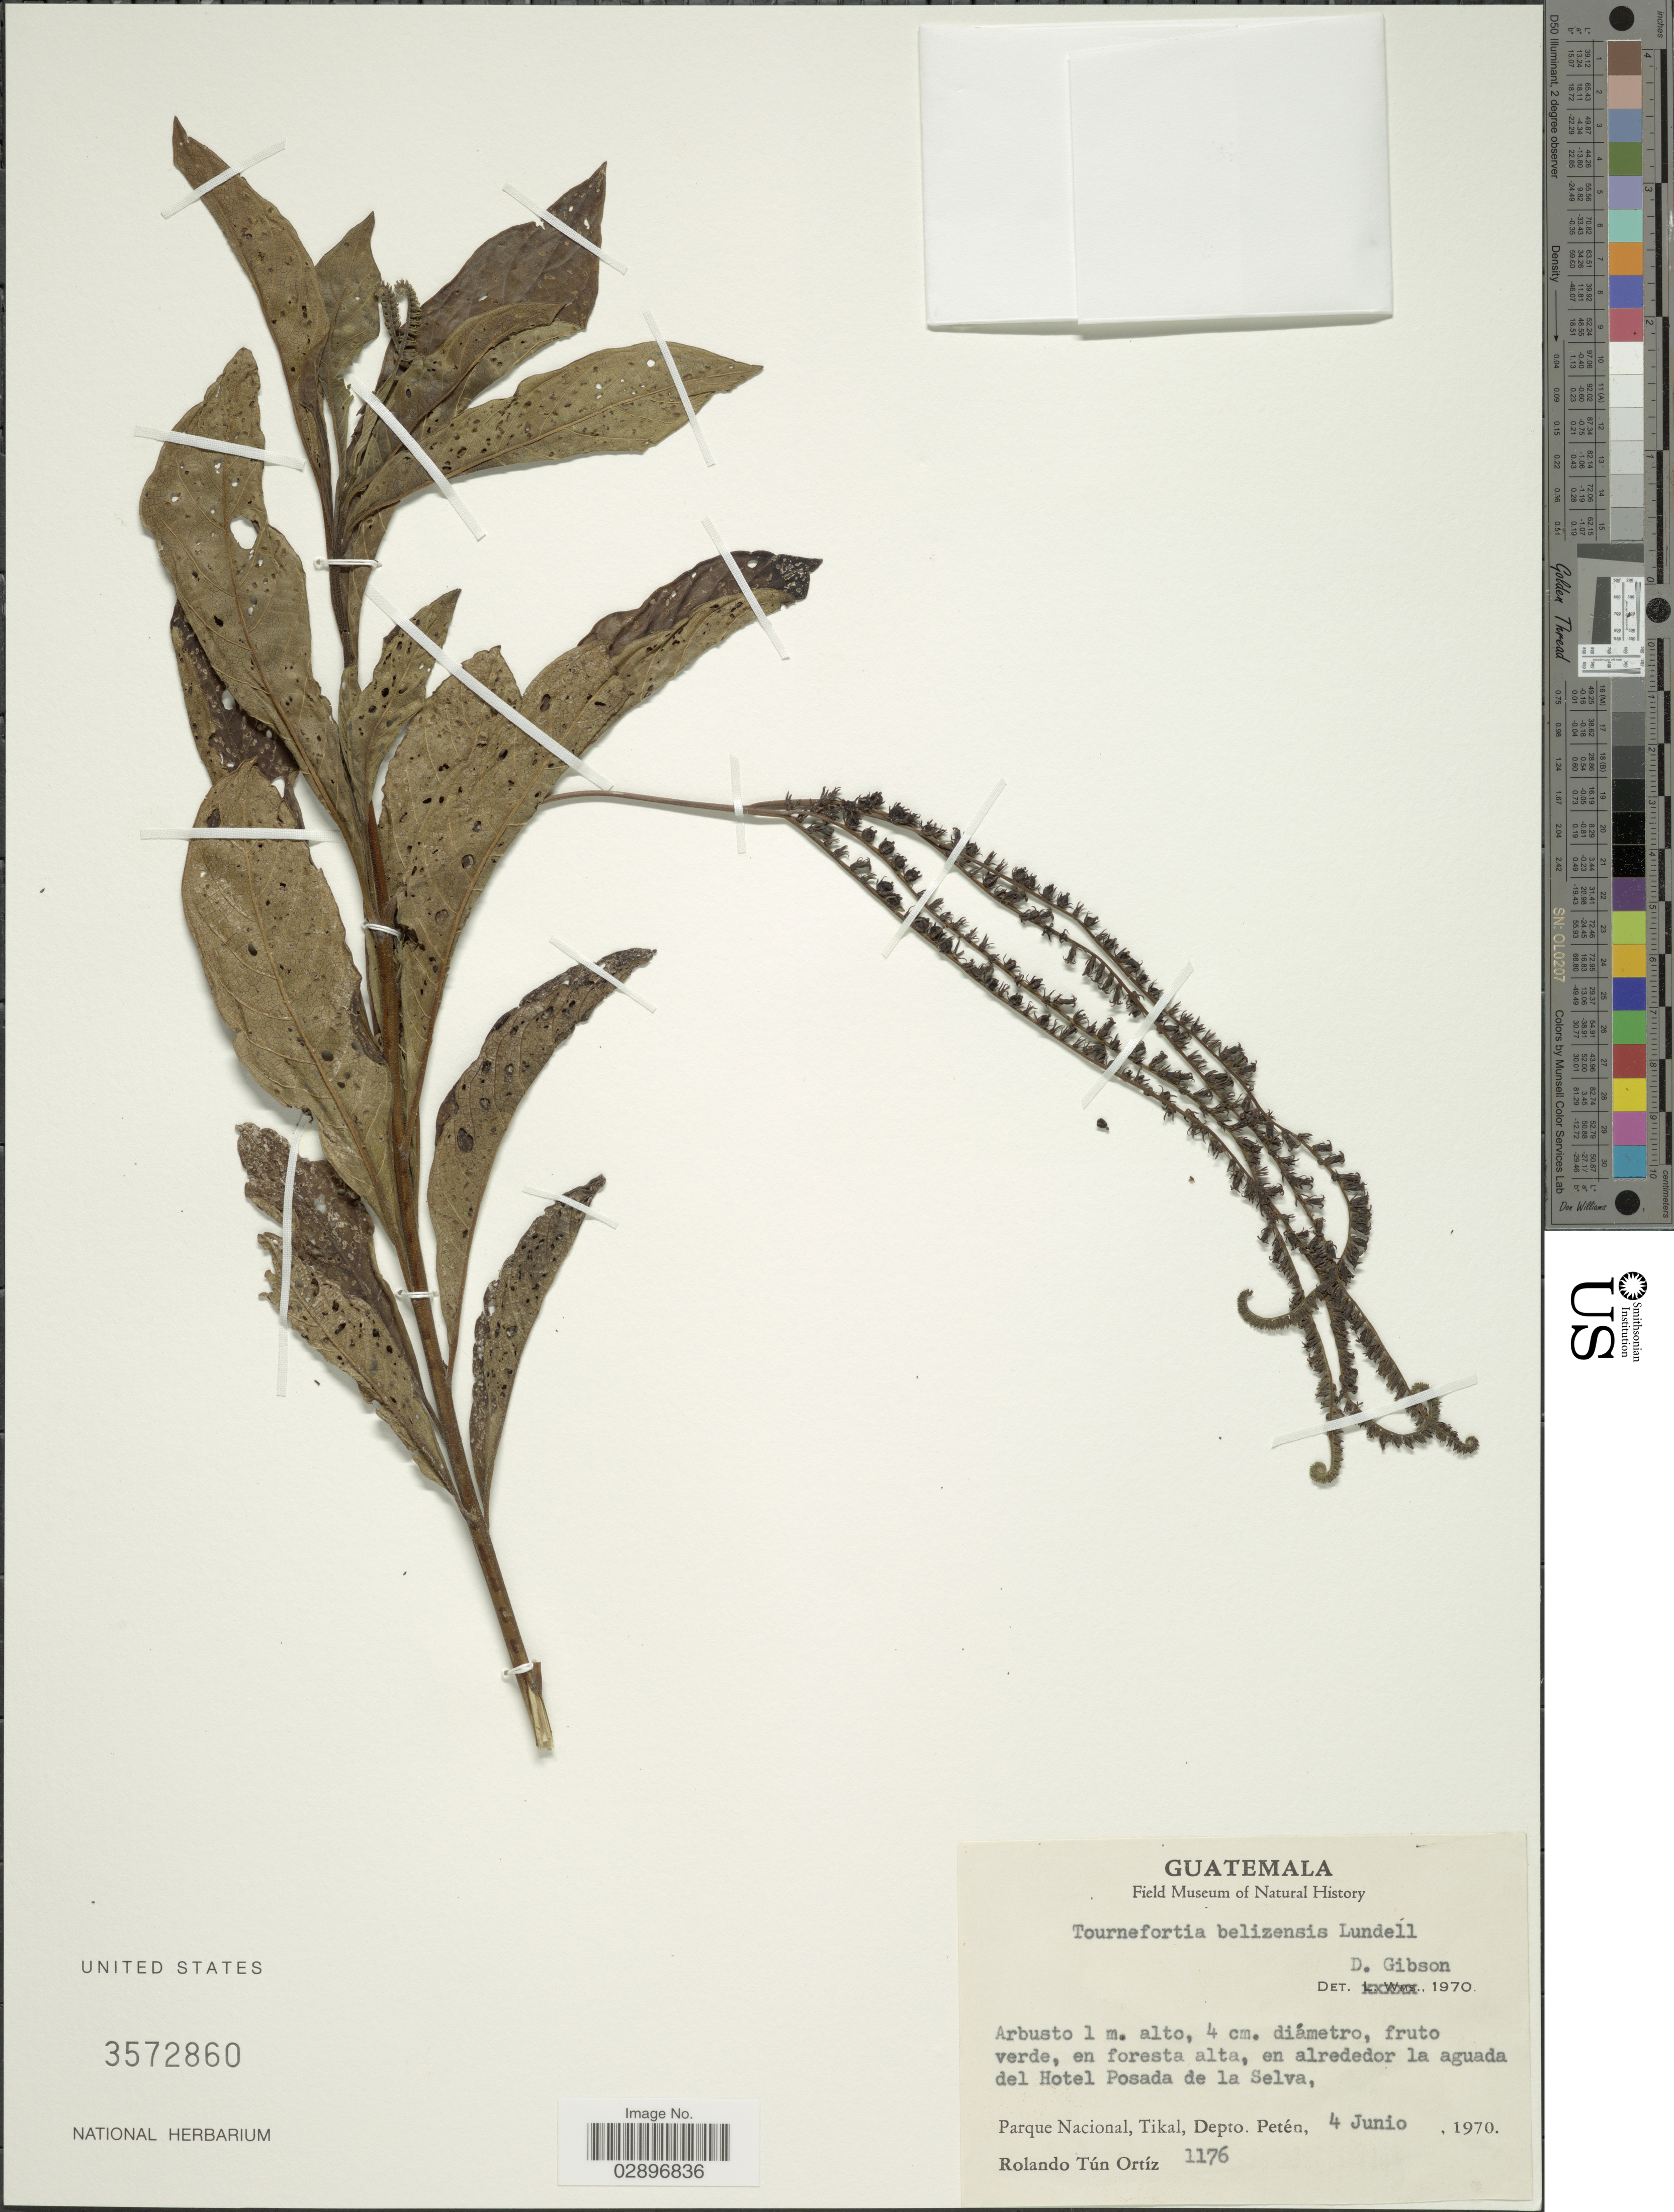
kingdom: Plantae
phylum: Tracheophyta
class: Magnoliopsida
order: Boraginales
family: Heliotropiaceae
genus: Tournefortia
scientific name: Tournefortia umbellata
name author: Kunth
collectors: R. T. Ortíz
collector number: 1176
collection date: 1970-06-04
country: Guatemala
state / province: El Petén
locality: En alrededor la aguada del Hotel Posada de la Selva, Parque Nacional, Tikal, Depto. Petén.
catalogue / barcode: US 3572860